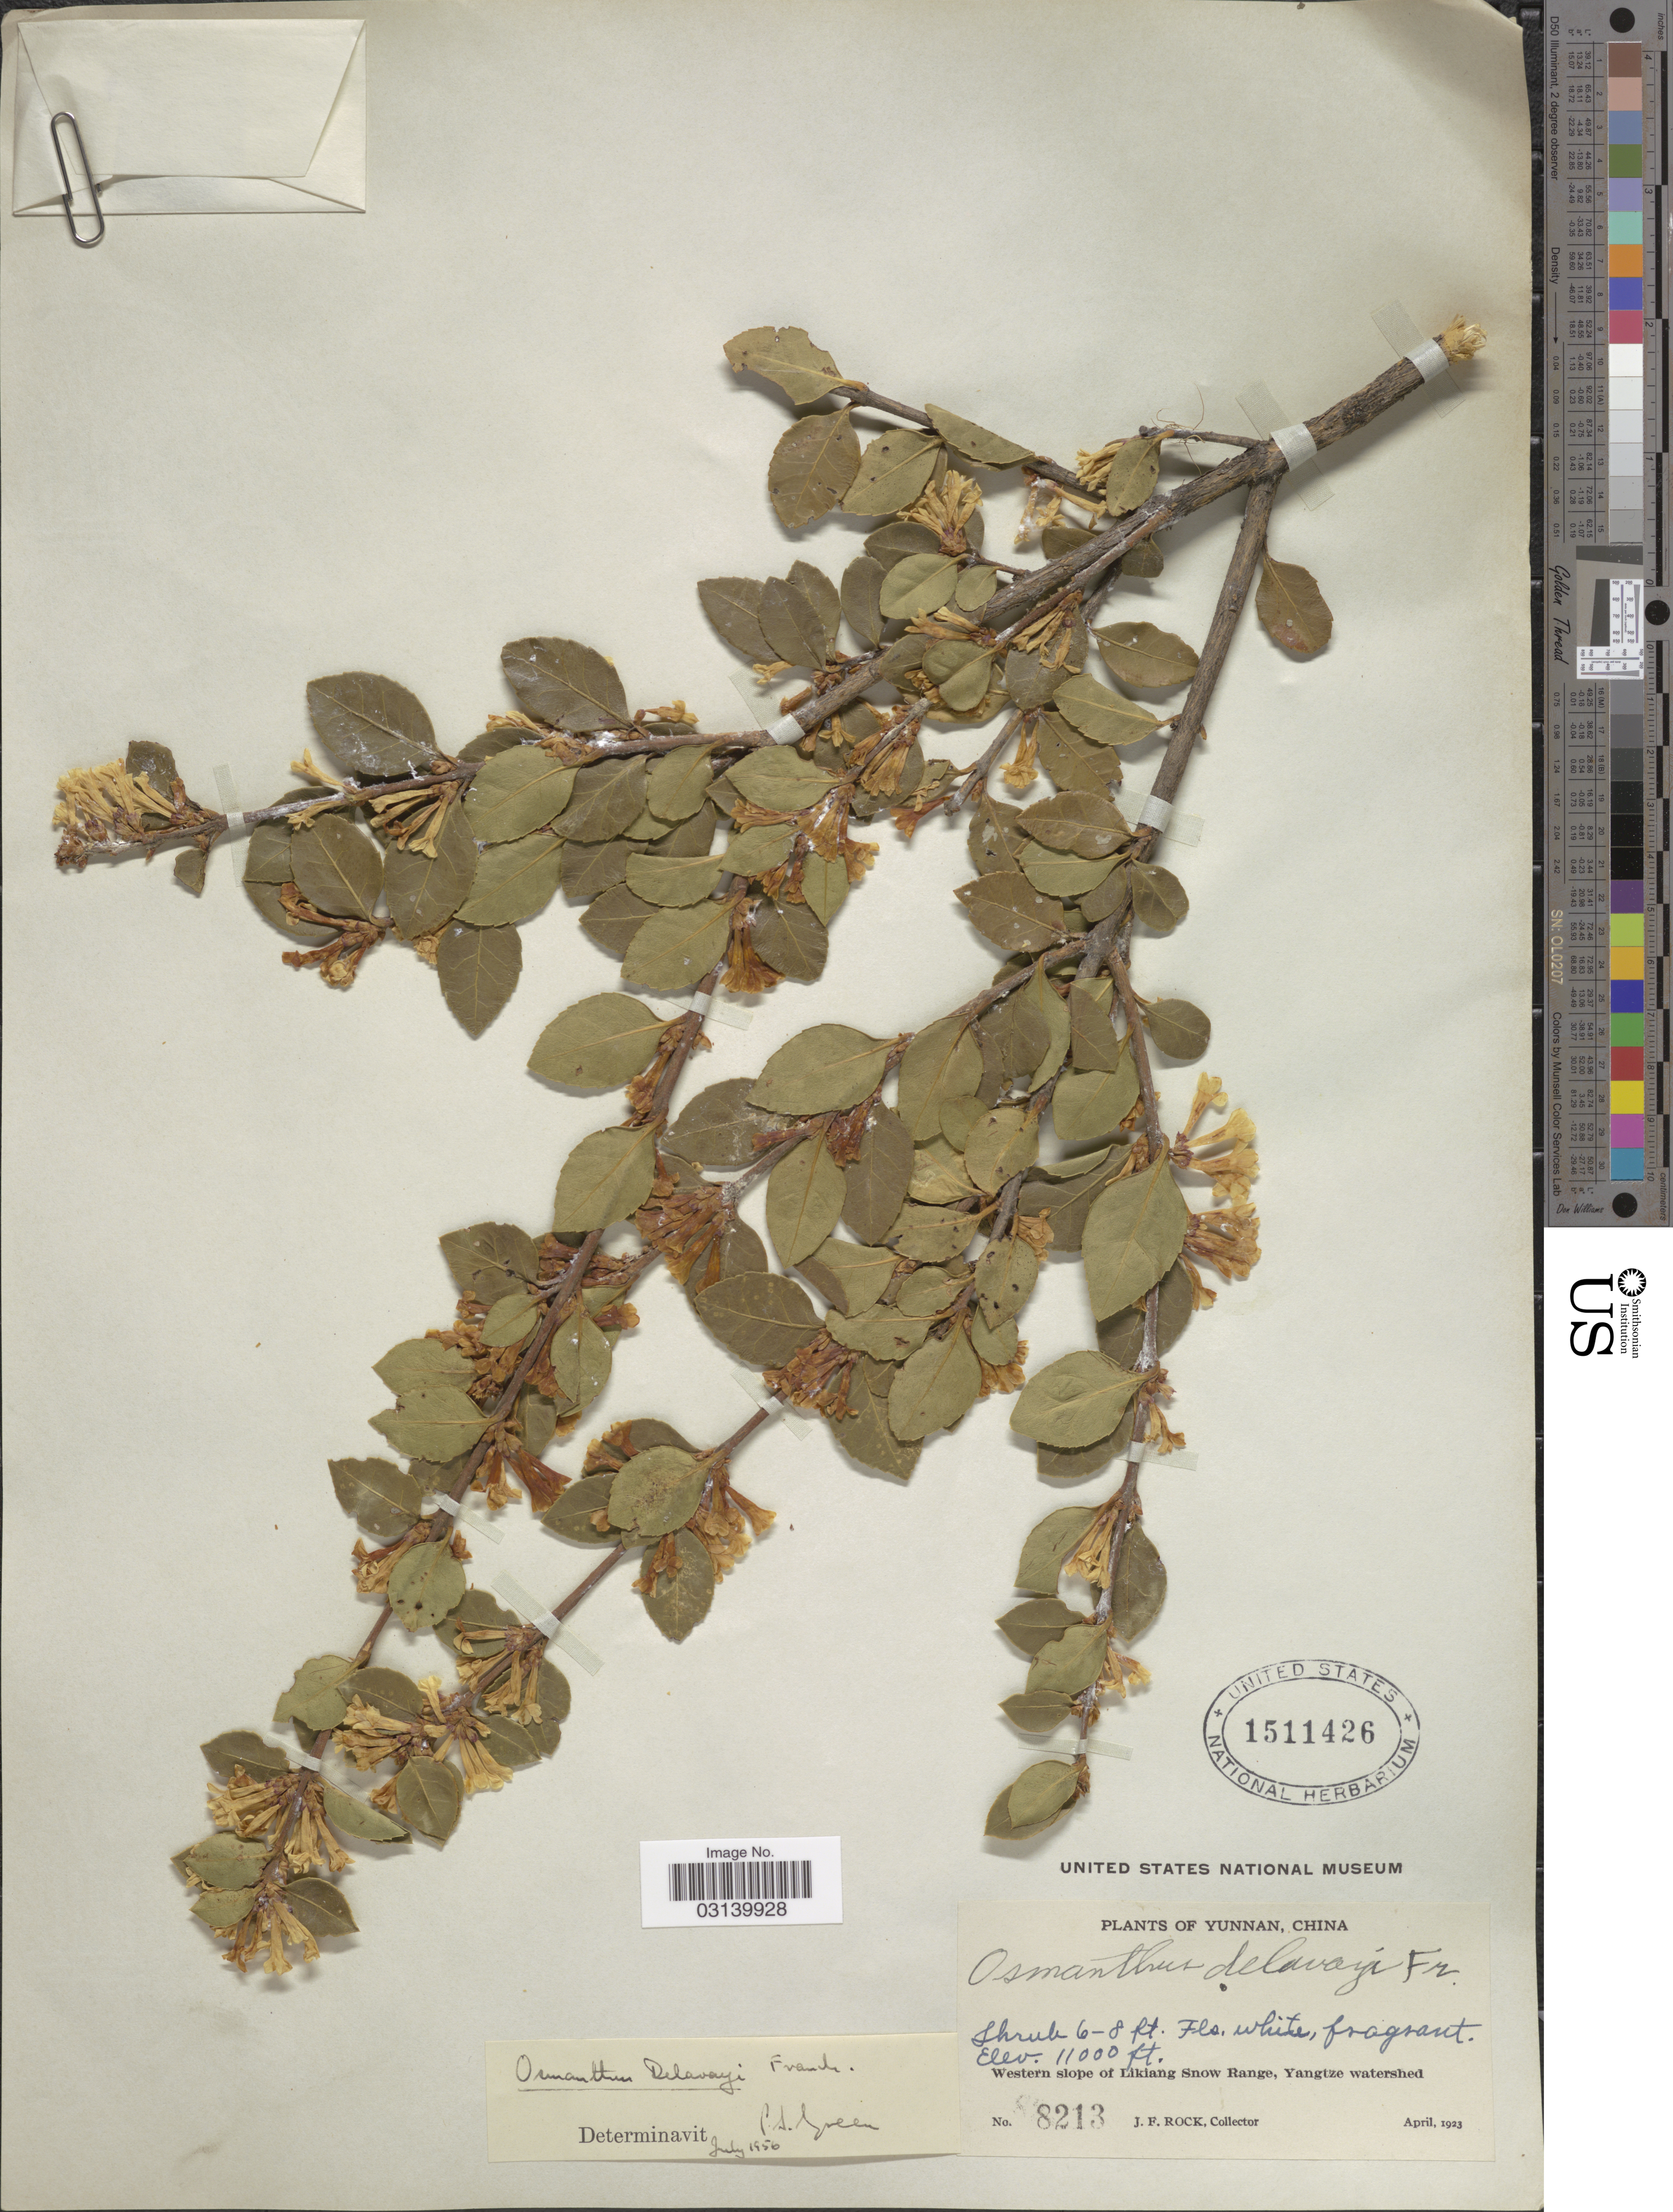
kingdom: Plantae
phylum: Tracheophyta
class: Magnoliopsida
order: Lamiales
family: Oleaceae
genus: Osmanthus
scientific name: Osmanthus delavayi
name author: Franch.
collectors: J. Rock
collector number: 8213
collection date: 1923-04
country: China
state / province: Yunnan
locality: Western slope of Likiang Snow Range, Yangtze watershed.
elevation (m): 3353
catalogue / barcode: US 1511426